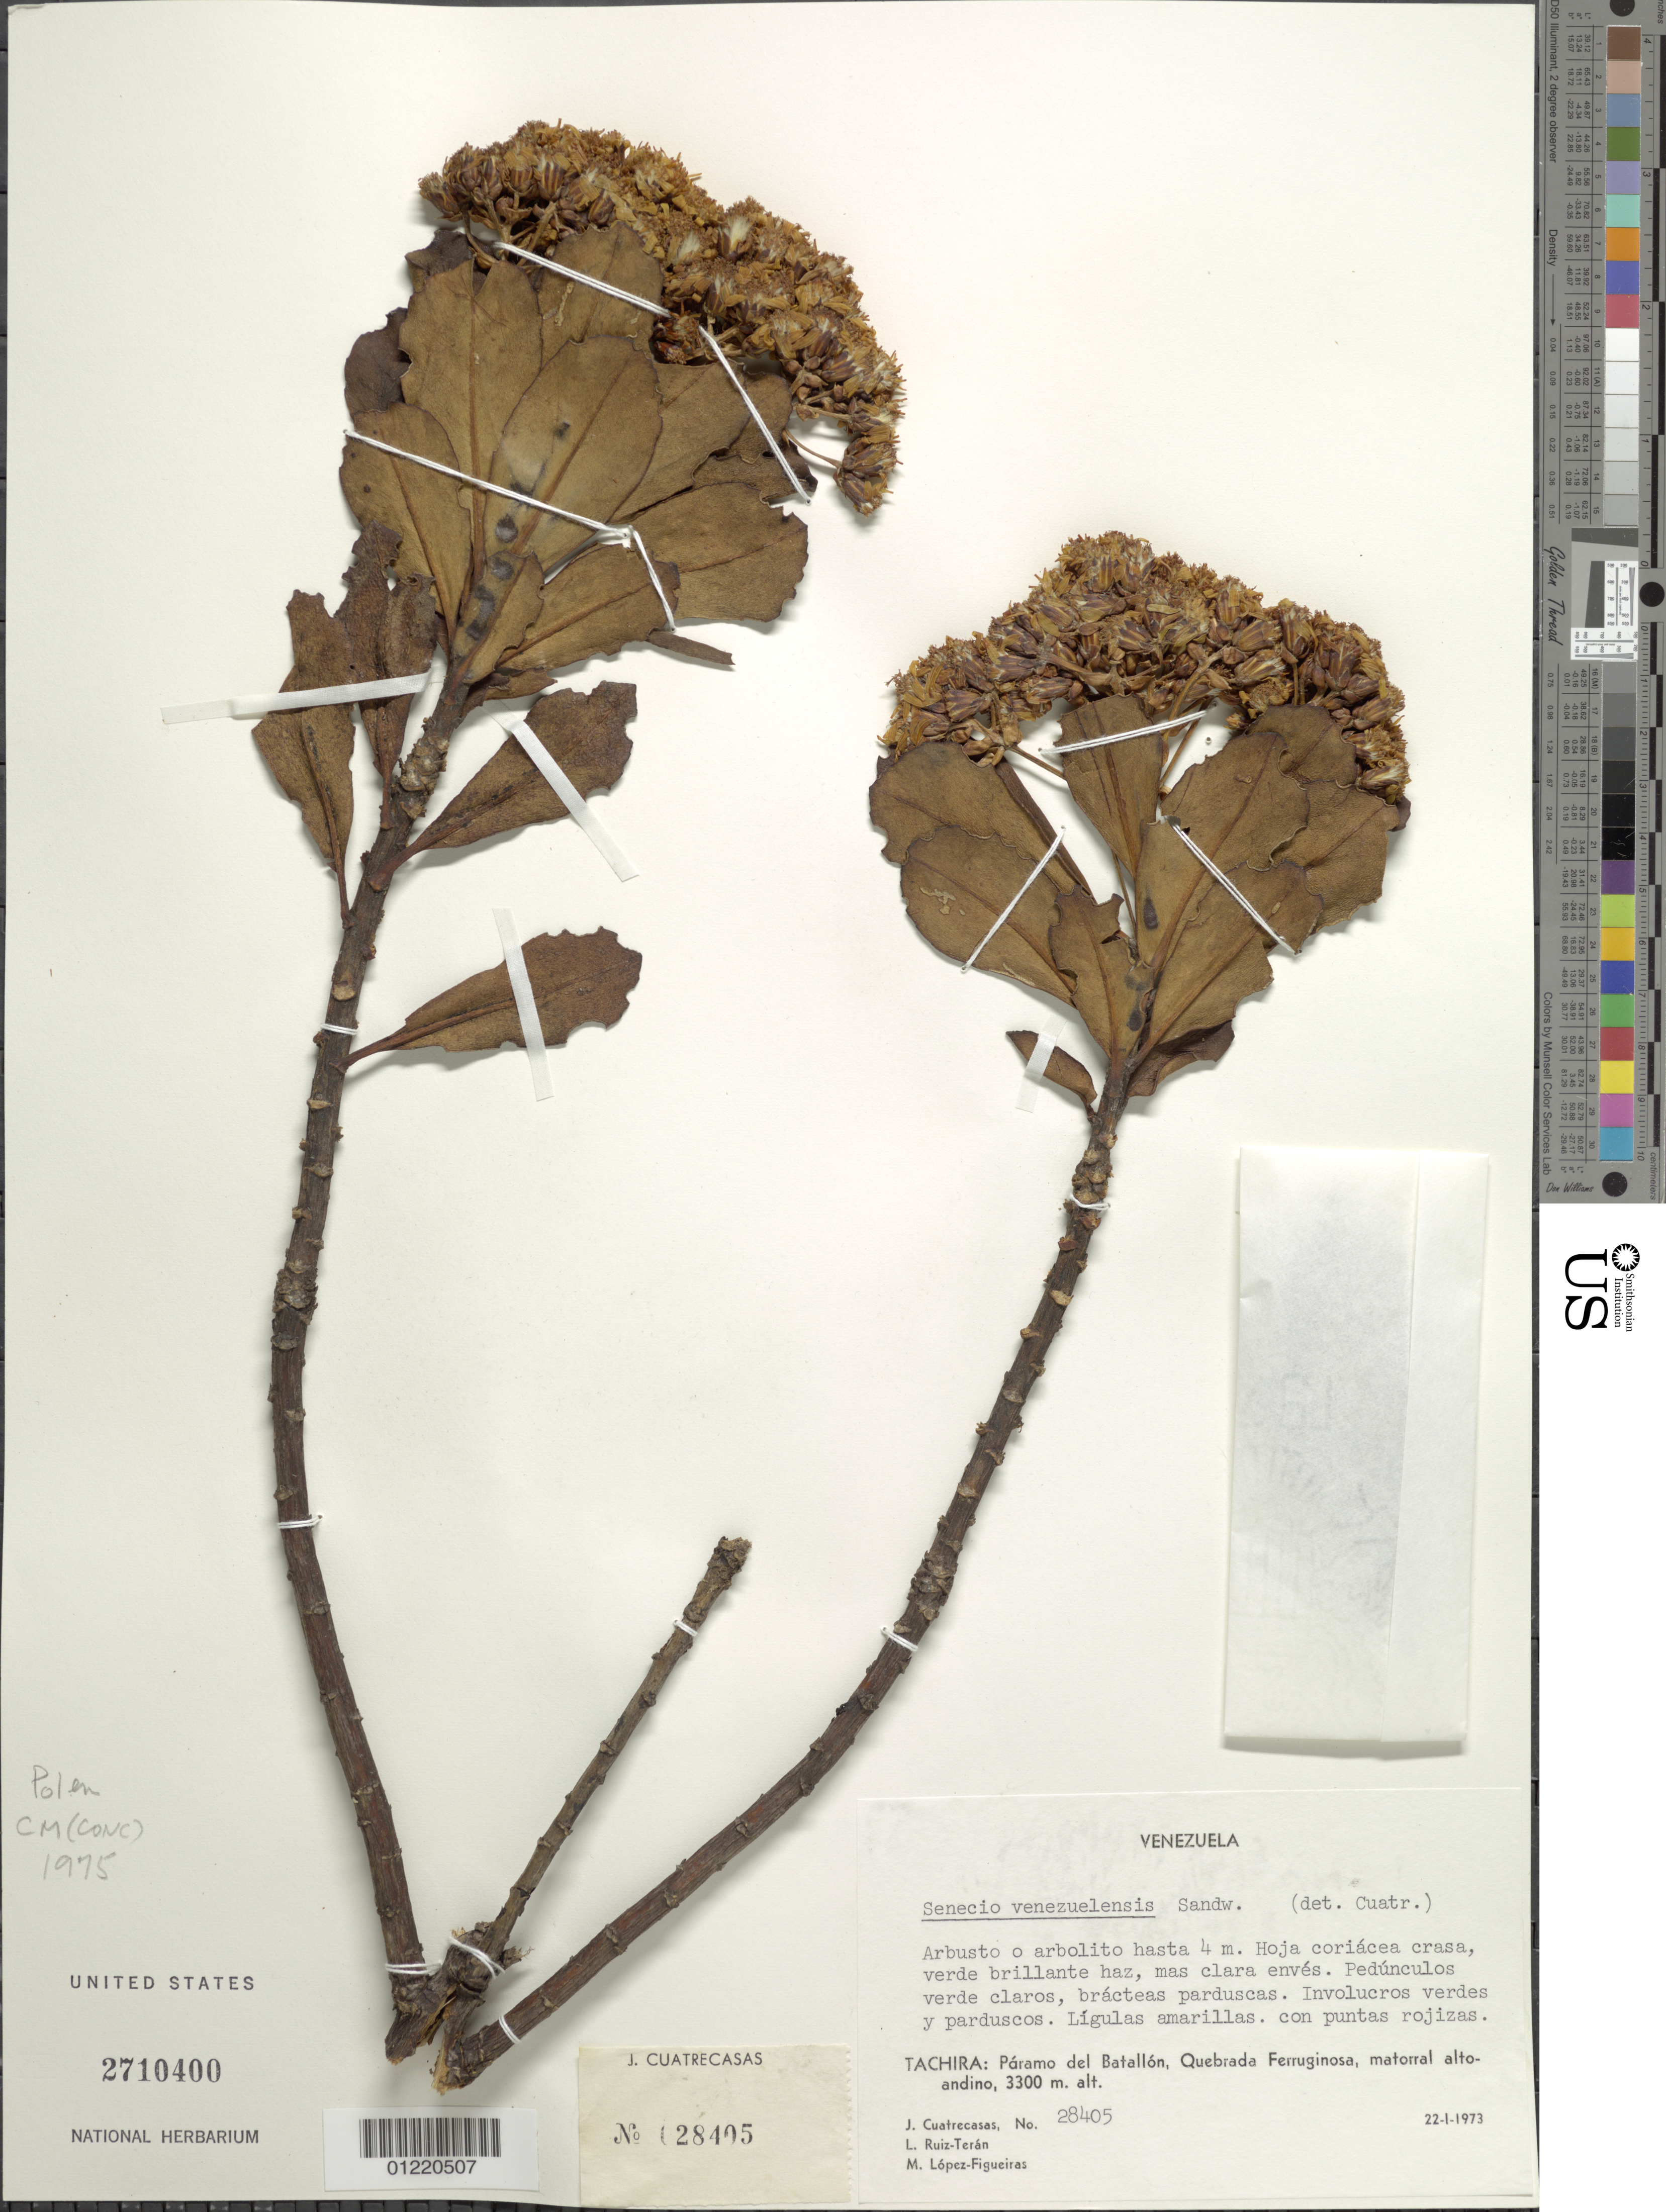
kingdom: Plantae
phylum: Tracheophyta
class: Magnoliopsida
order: Asterales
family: Asteraceae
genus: Pentacalia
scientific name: Pentacalia venezuelensis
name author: (Sandwith) Cuatrec.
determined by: Cuatrecasas, J.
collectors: J. Cuatrecasas, L. E. Ruíz-Terán & M. López Figueiras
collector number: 28405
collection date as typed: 22 Jan 1973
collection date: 1973-01-22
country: Venezuela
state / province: Tachira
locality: Páramo del Batallon, Quebrada Ferruginosa.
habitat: Matorral altoandino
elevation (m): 3300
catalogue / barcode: US 2710400